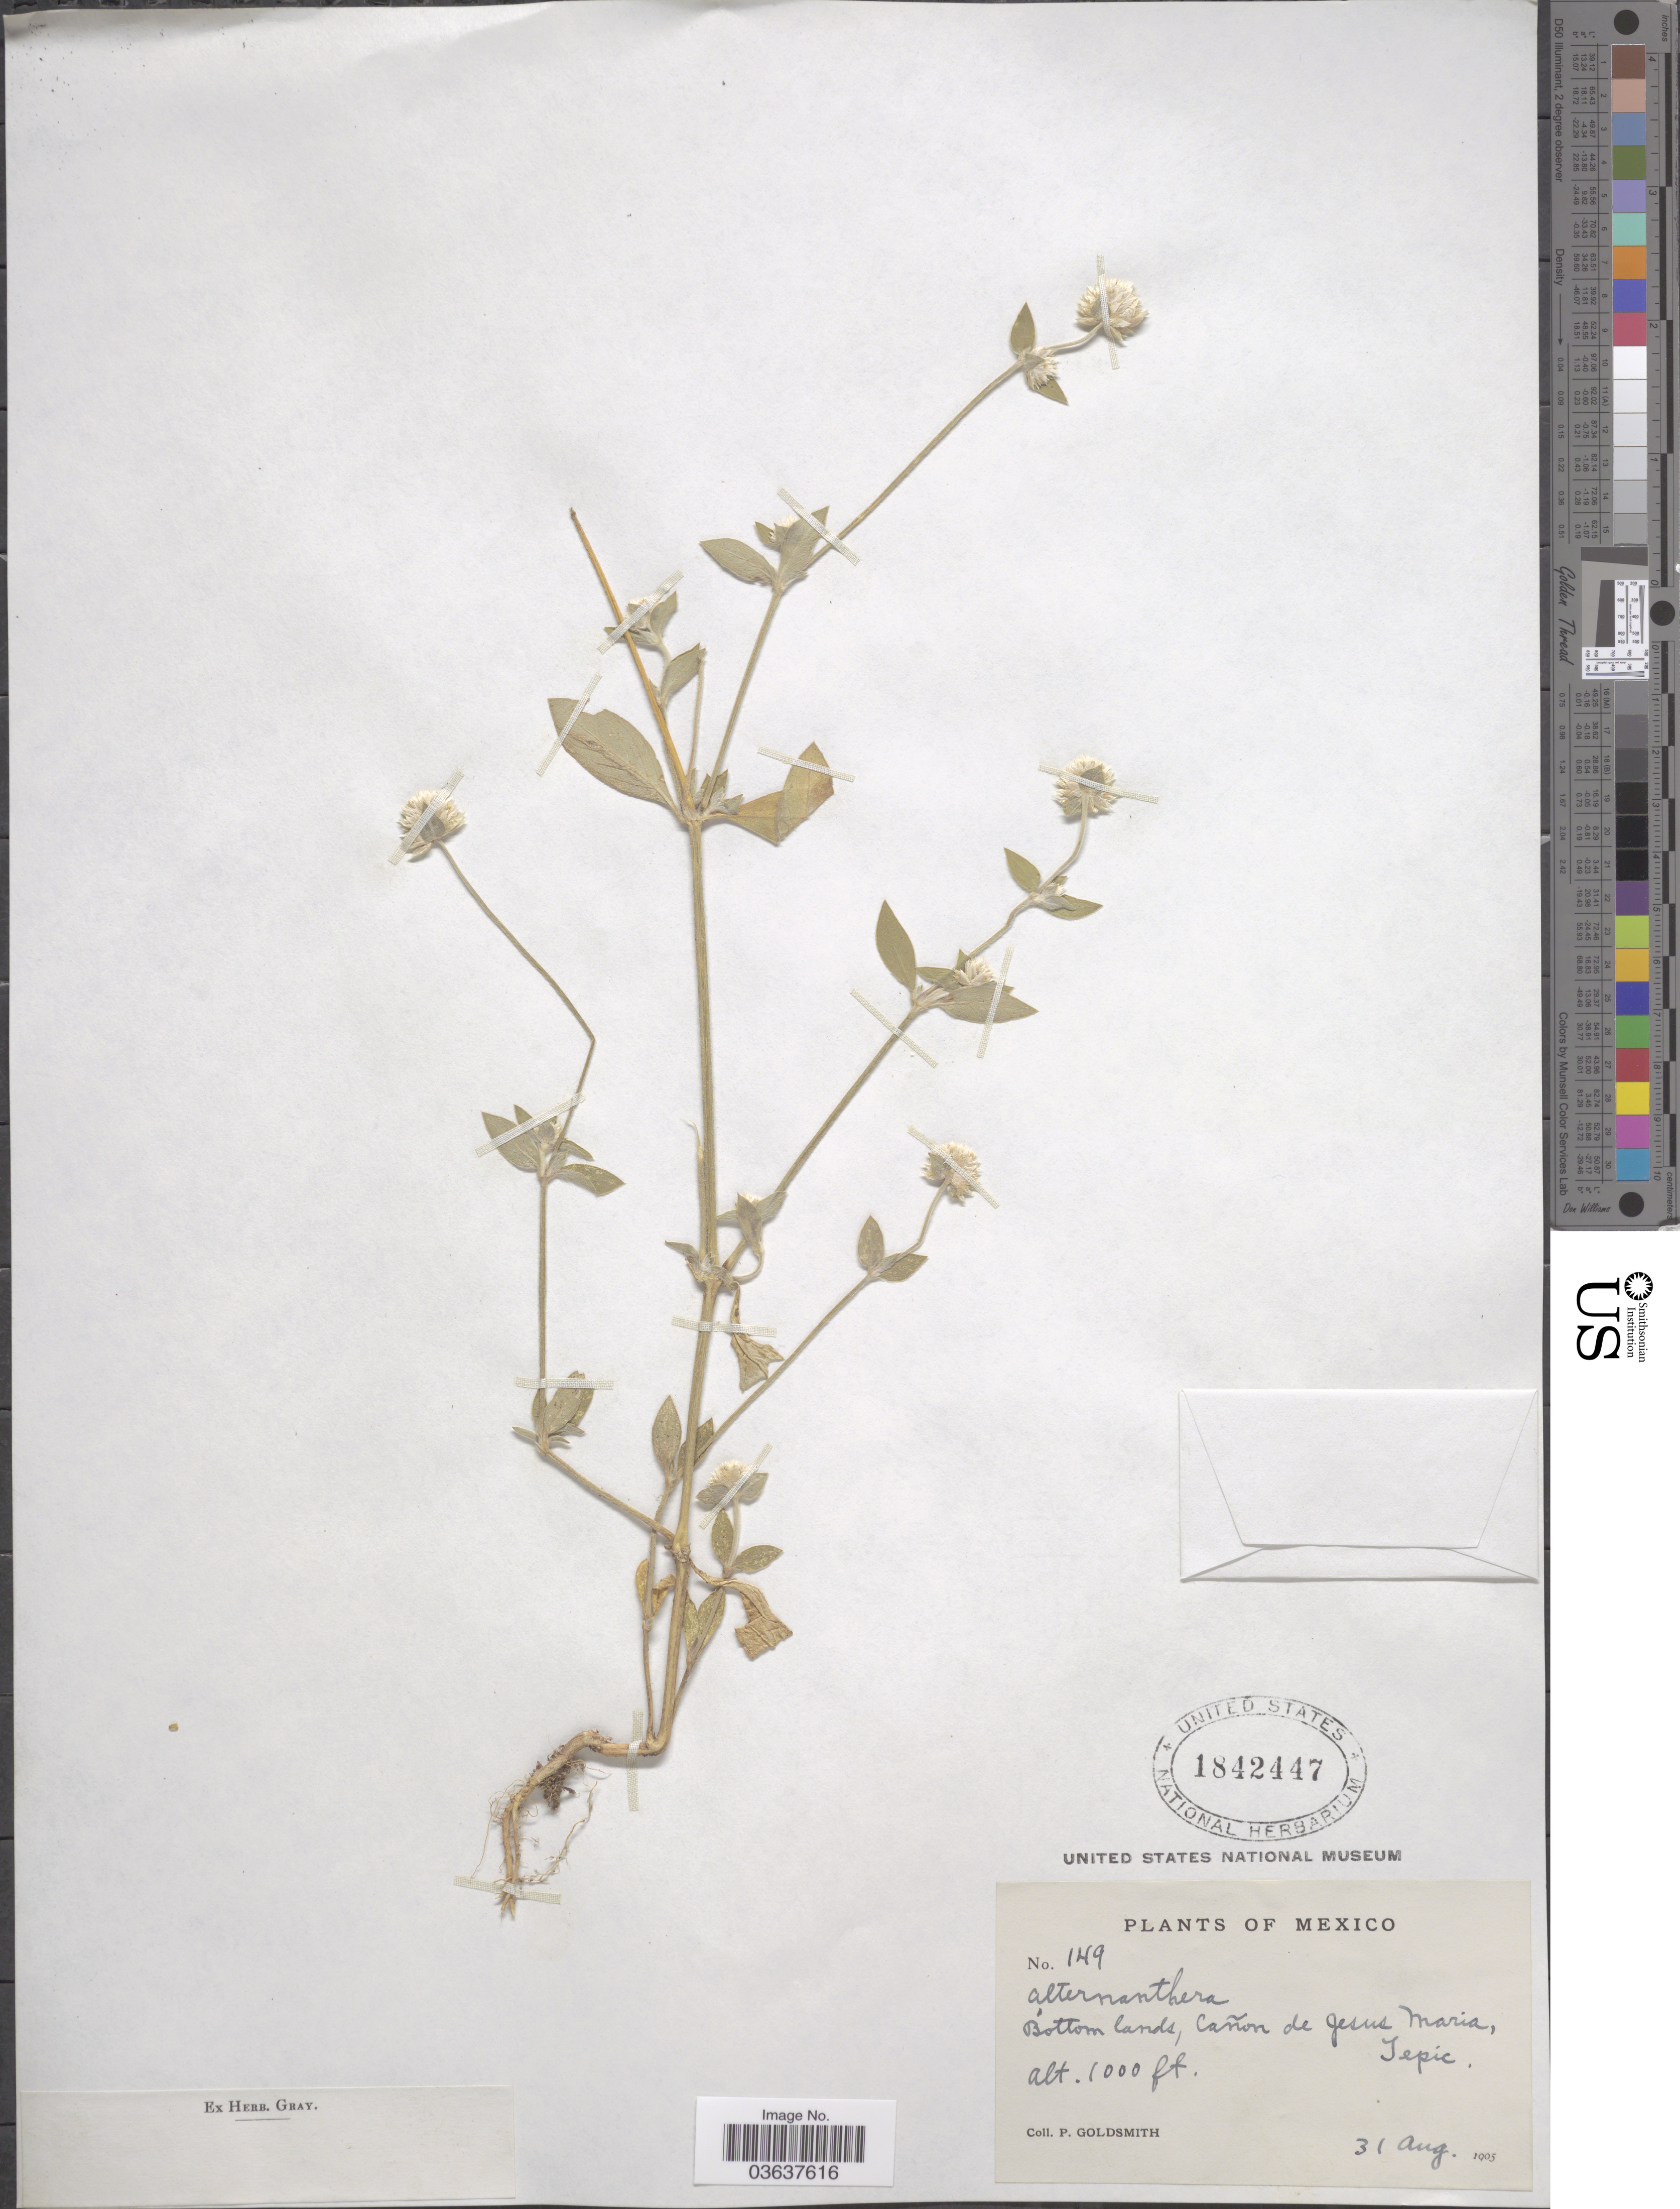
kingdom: Plantae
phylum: Tracheophyta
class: Magnoliopsida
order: Caryophyllales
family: Amaranthaceae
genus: Gomphrena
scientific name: Gomphrena decumbens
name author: Jacq.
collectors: P. Goldsmith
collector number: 149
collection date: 1905-08-31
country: Mexico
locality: Bottom lands, Cañon de Jesus Maria, Tepic.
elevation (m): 305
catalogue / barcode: US 1842447